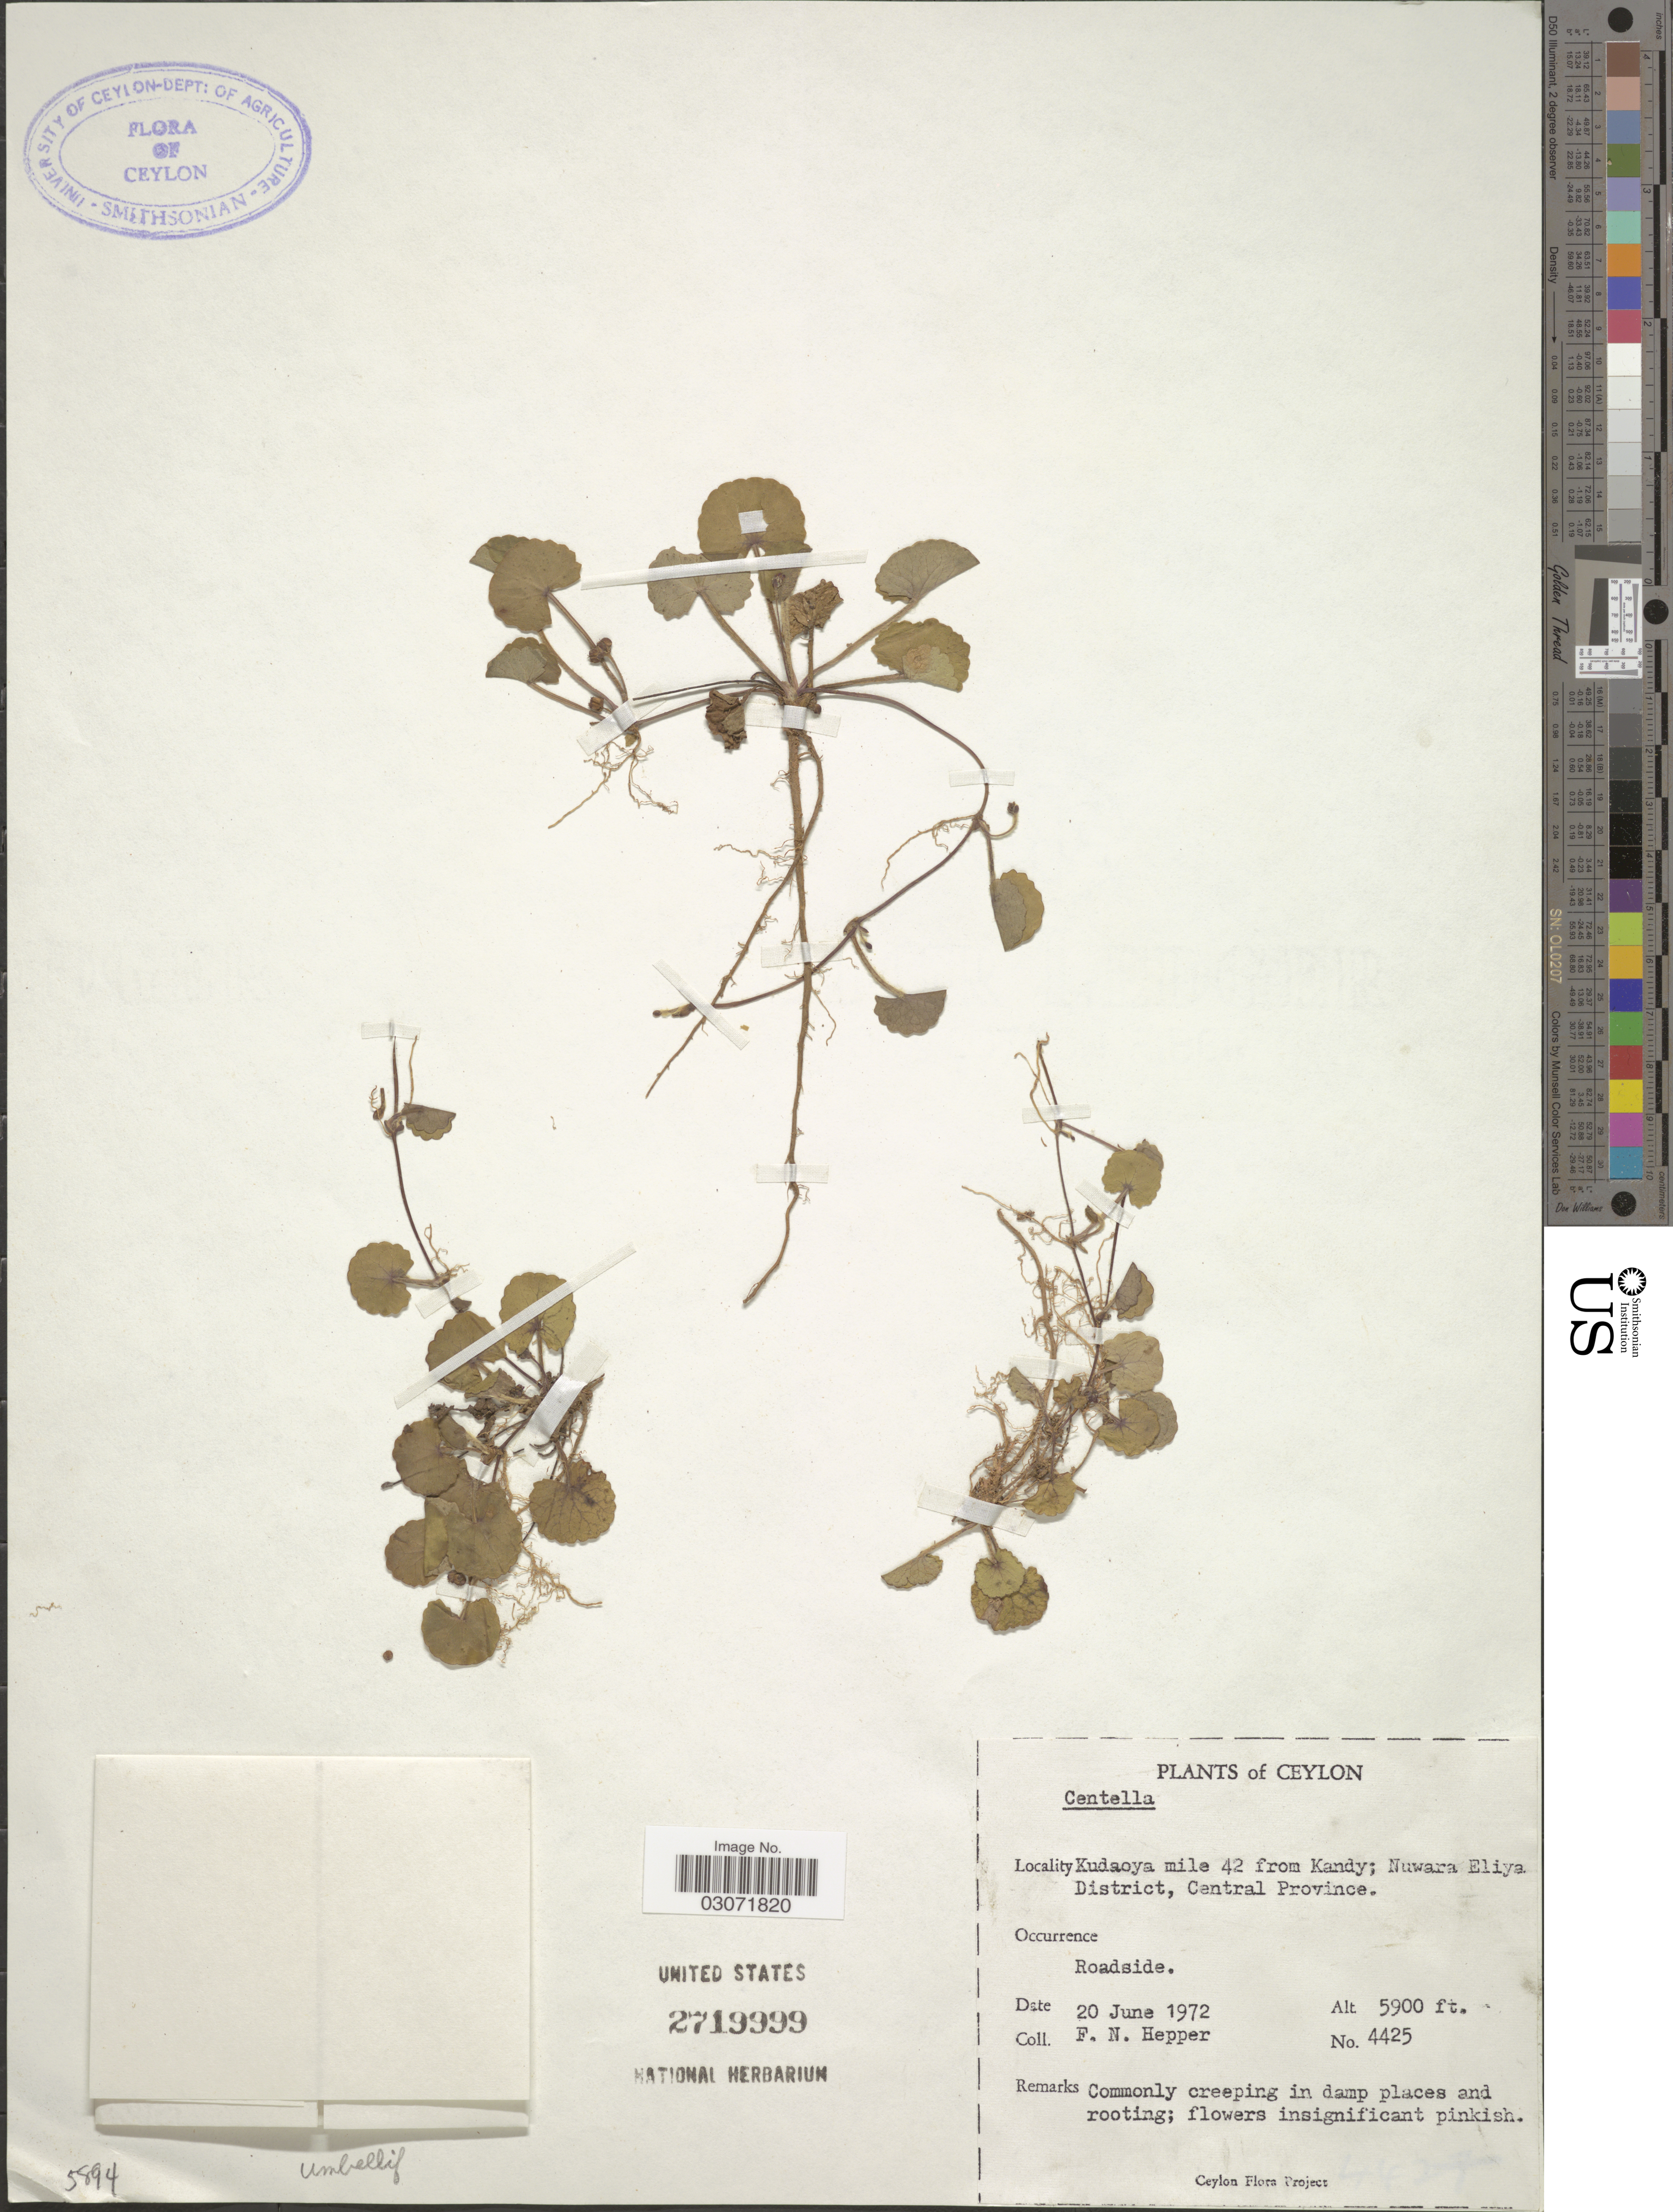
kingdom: Plantae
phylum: Tracheophyta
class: Magnoliopsida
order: Apiales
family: Apiaceae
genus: Centella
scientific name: Centella asiatica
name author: (L.) Urb.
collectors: F. Hepper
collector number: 4425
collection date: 1972-06-20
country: Sri Lanka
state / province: Central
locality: Ceylon. Kudaoya mile 42 from Kandy; Nuwara Eliya District.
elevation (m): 1798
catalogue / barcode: US 2719999